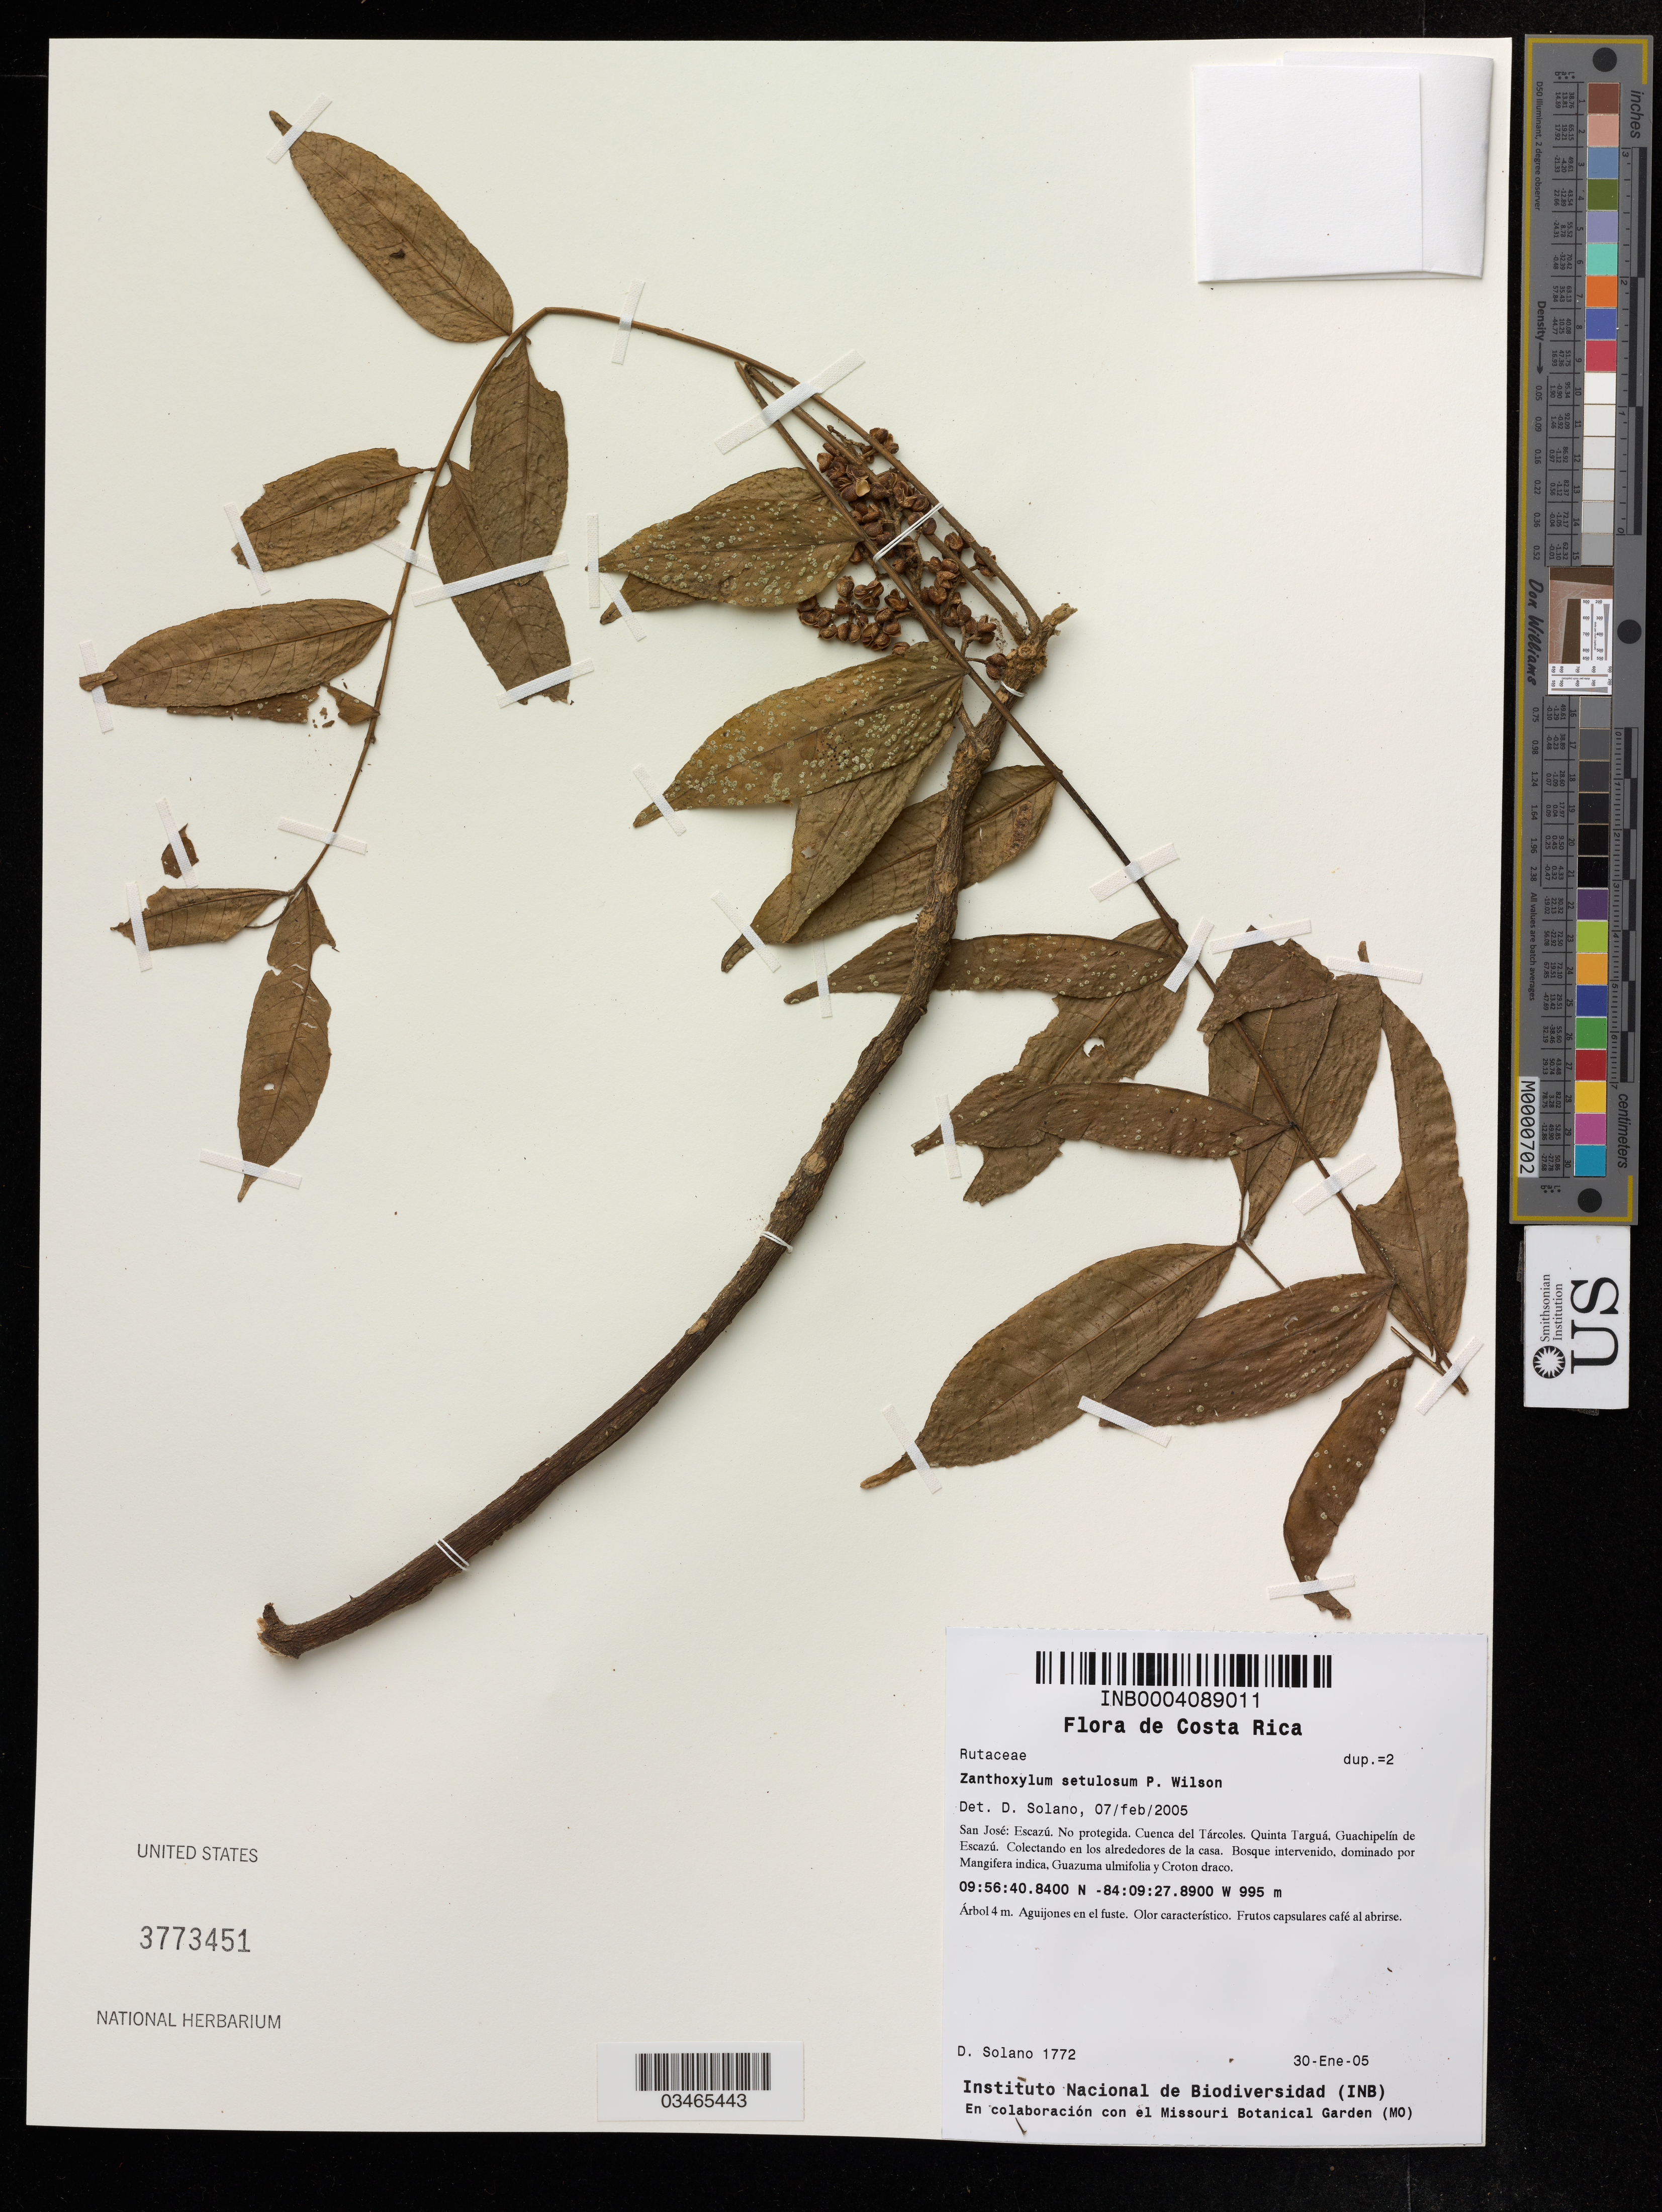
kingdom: Plantae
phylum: Tracheophyta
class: Magnoliopsida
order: Sapindales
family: Rutaceae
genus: Zanthoxylum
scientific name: Zanthoxylum setulosum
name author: P. Wilson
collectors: D. Solano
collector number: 1772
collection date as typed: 30 Jan05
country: Costa Rica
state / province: San José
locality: Escazú. Cuenca del Tárcoles. Quinta Targuá. Guachipelín de Escazú.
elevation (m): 995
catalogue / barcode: US 3773451